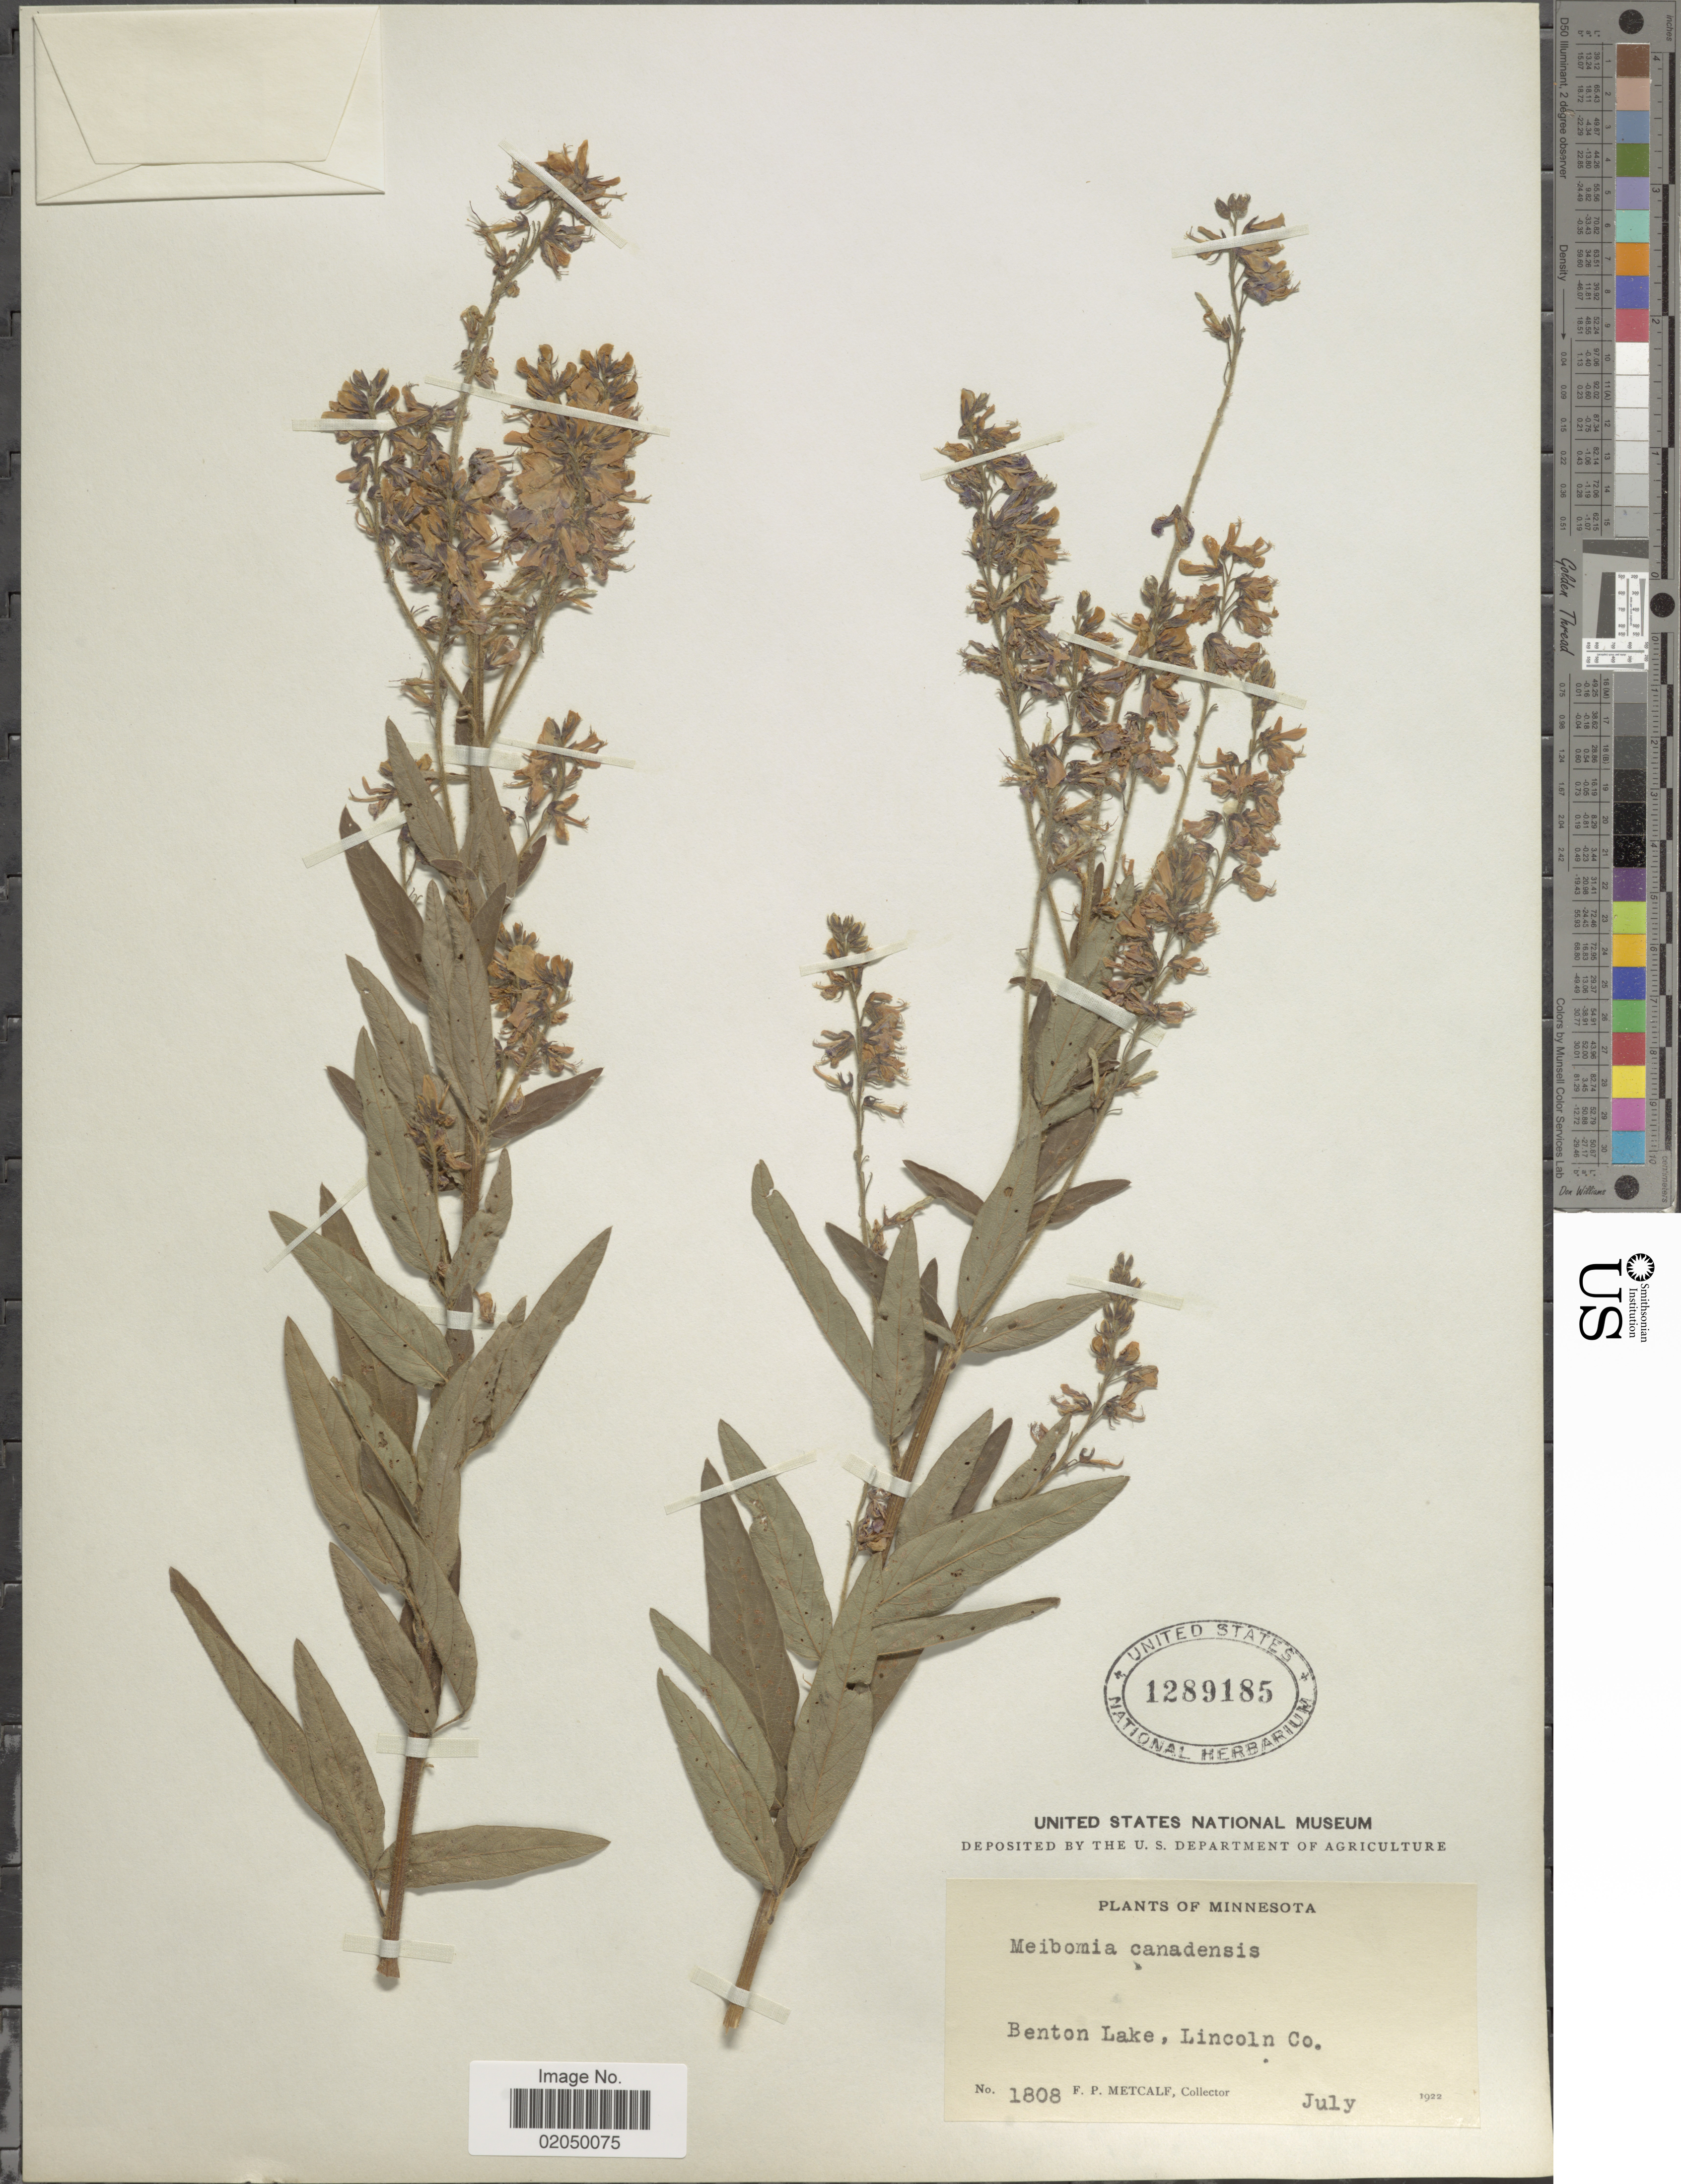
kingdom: Plantae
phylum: Tracheophyta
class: Magnoliopsida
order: Fabales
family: Fabaceae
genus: Desmodium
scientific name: Desmodium canadense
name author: (L.) DC.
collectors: F. Metcalf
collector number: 1808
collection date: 1922-07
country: United States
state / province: Minnesota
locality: Benton Lake, Lincoln co.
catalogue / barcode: US 1289185